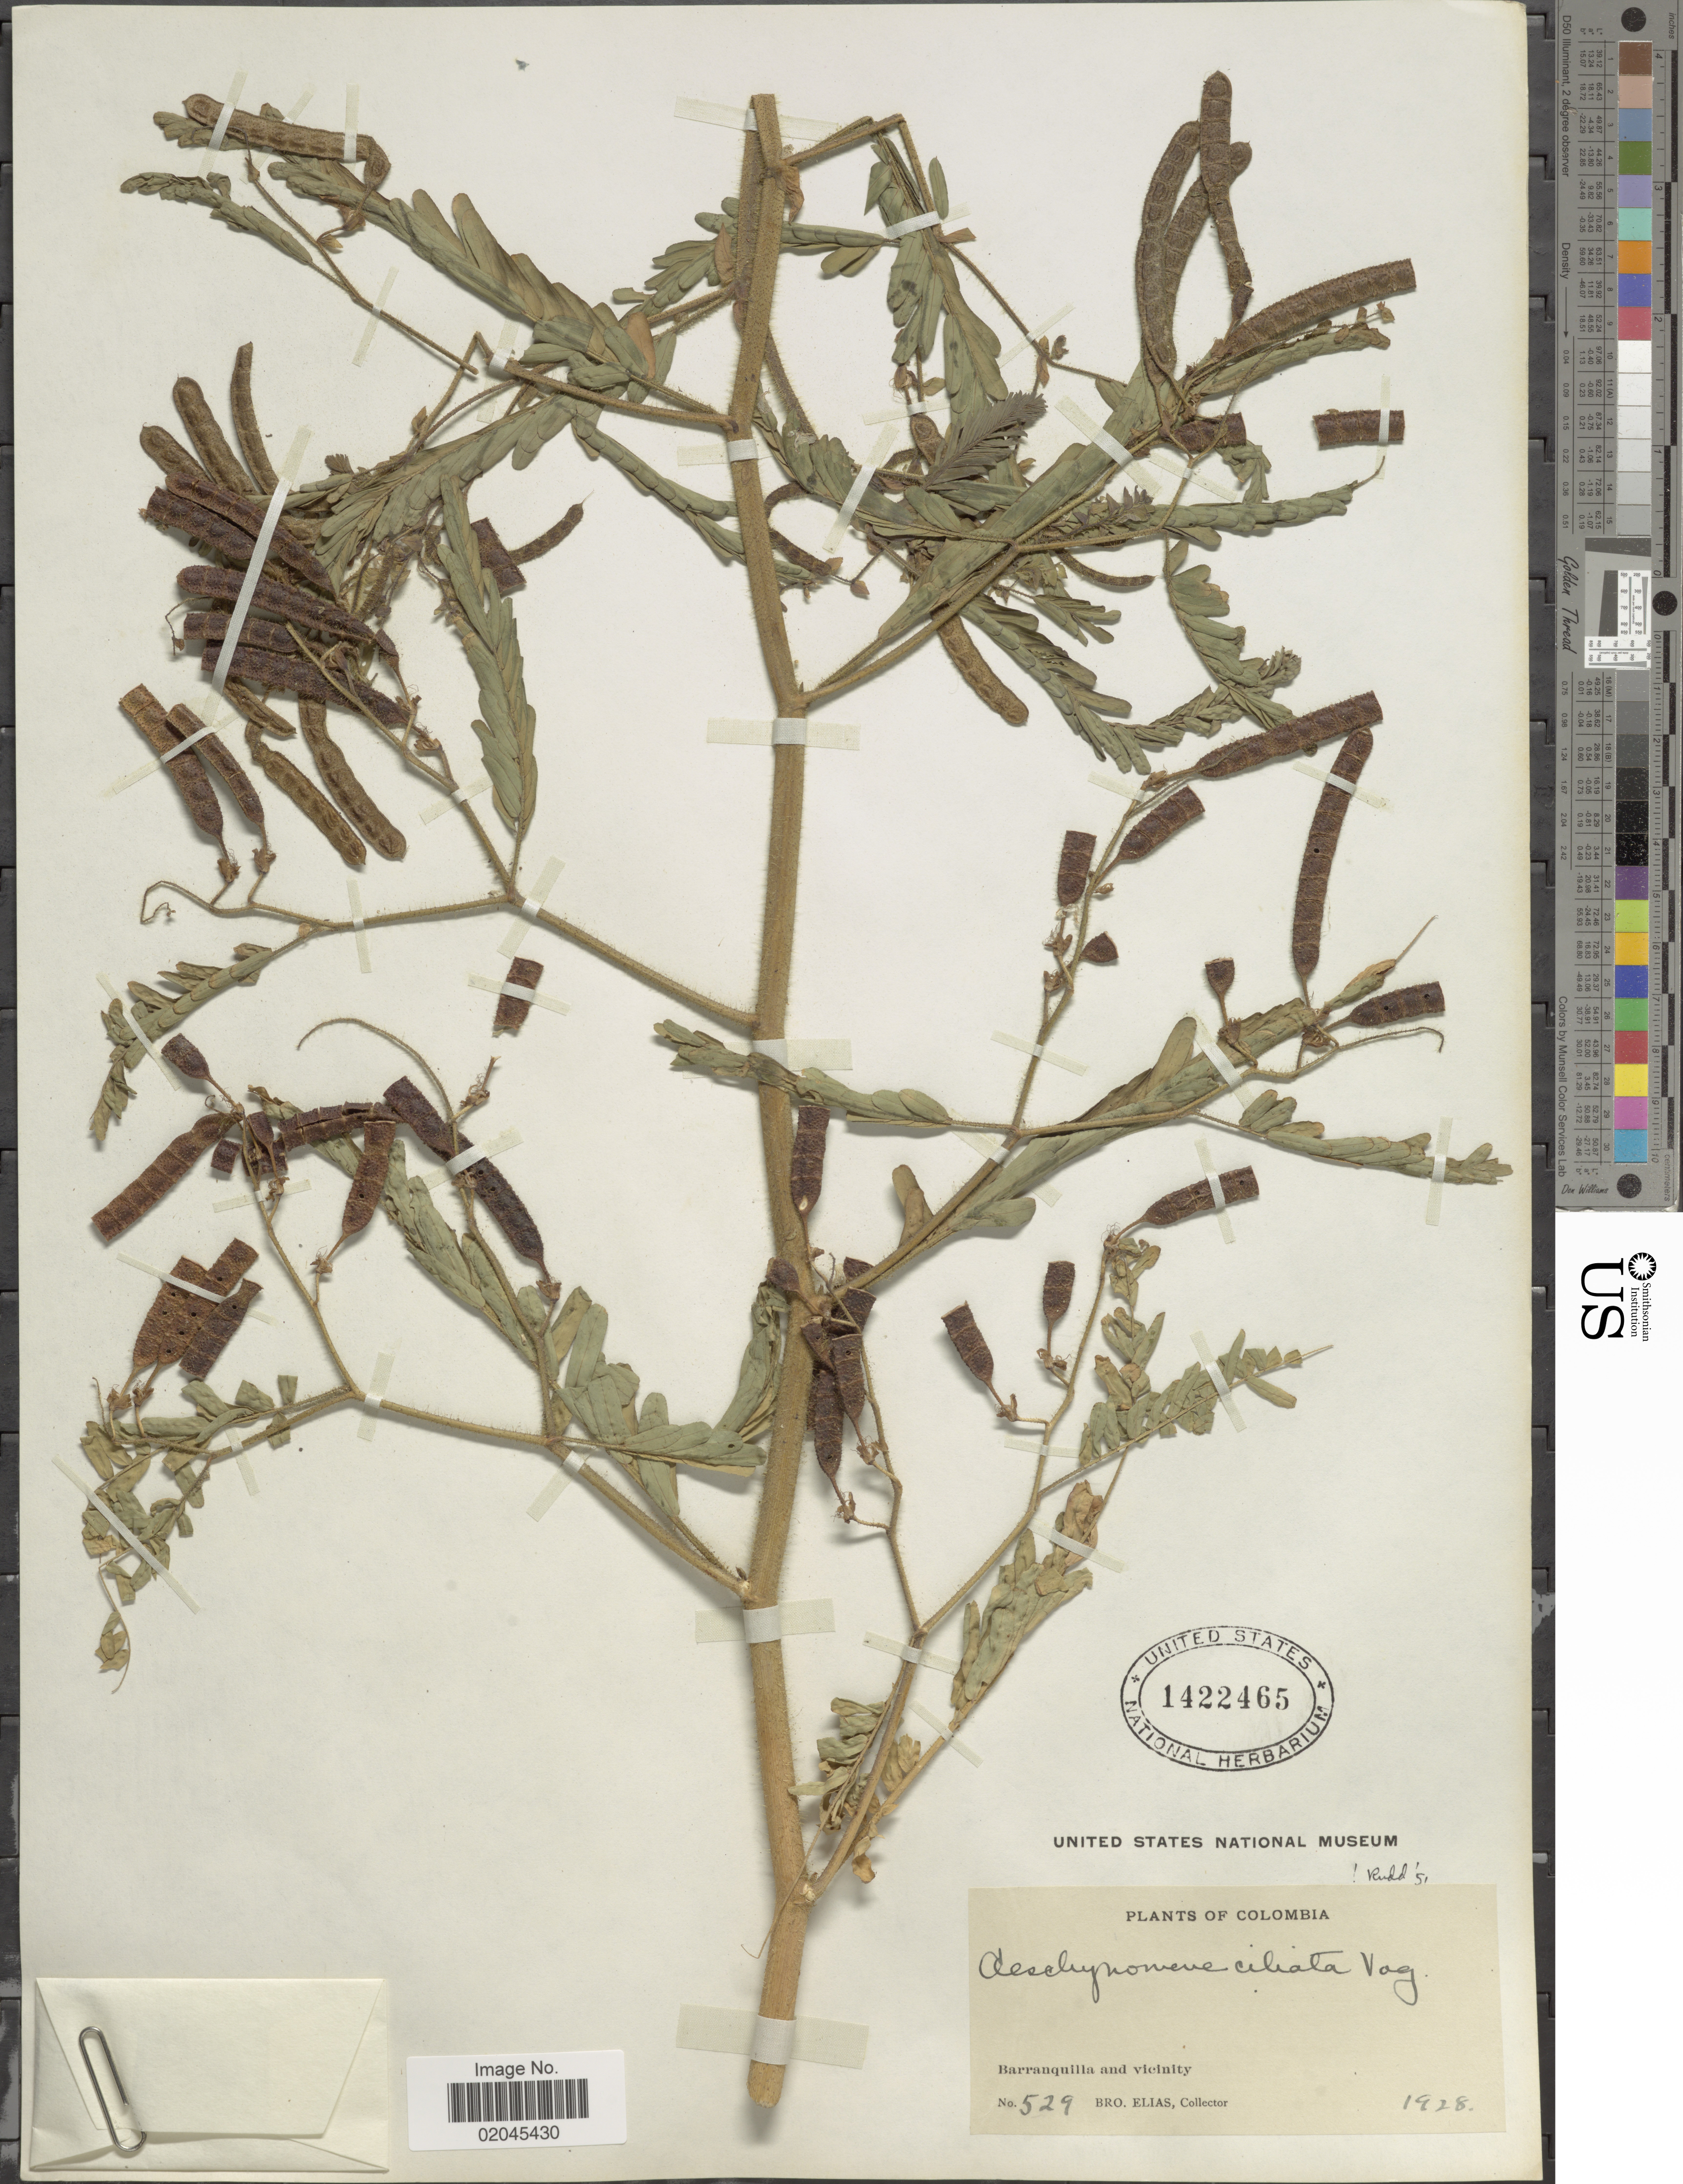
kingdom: Plantae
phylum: Tracheophyta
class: Magnoliopsida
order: Fabales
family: Fabaceae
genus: Aeschynomene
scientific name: Aeschynomene ciliata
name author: Vogel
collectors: Bro. Elias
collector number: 529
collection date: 1928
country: Colombia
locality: Barranquilla and vicinity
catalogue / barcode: US 1422465